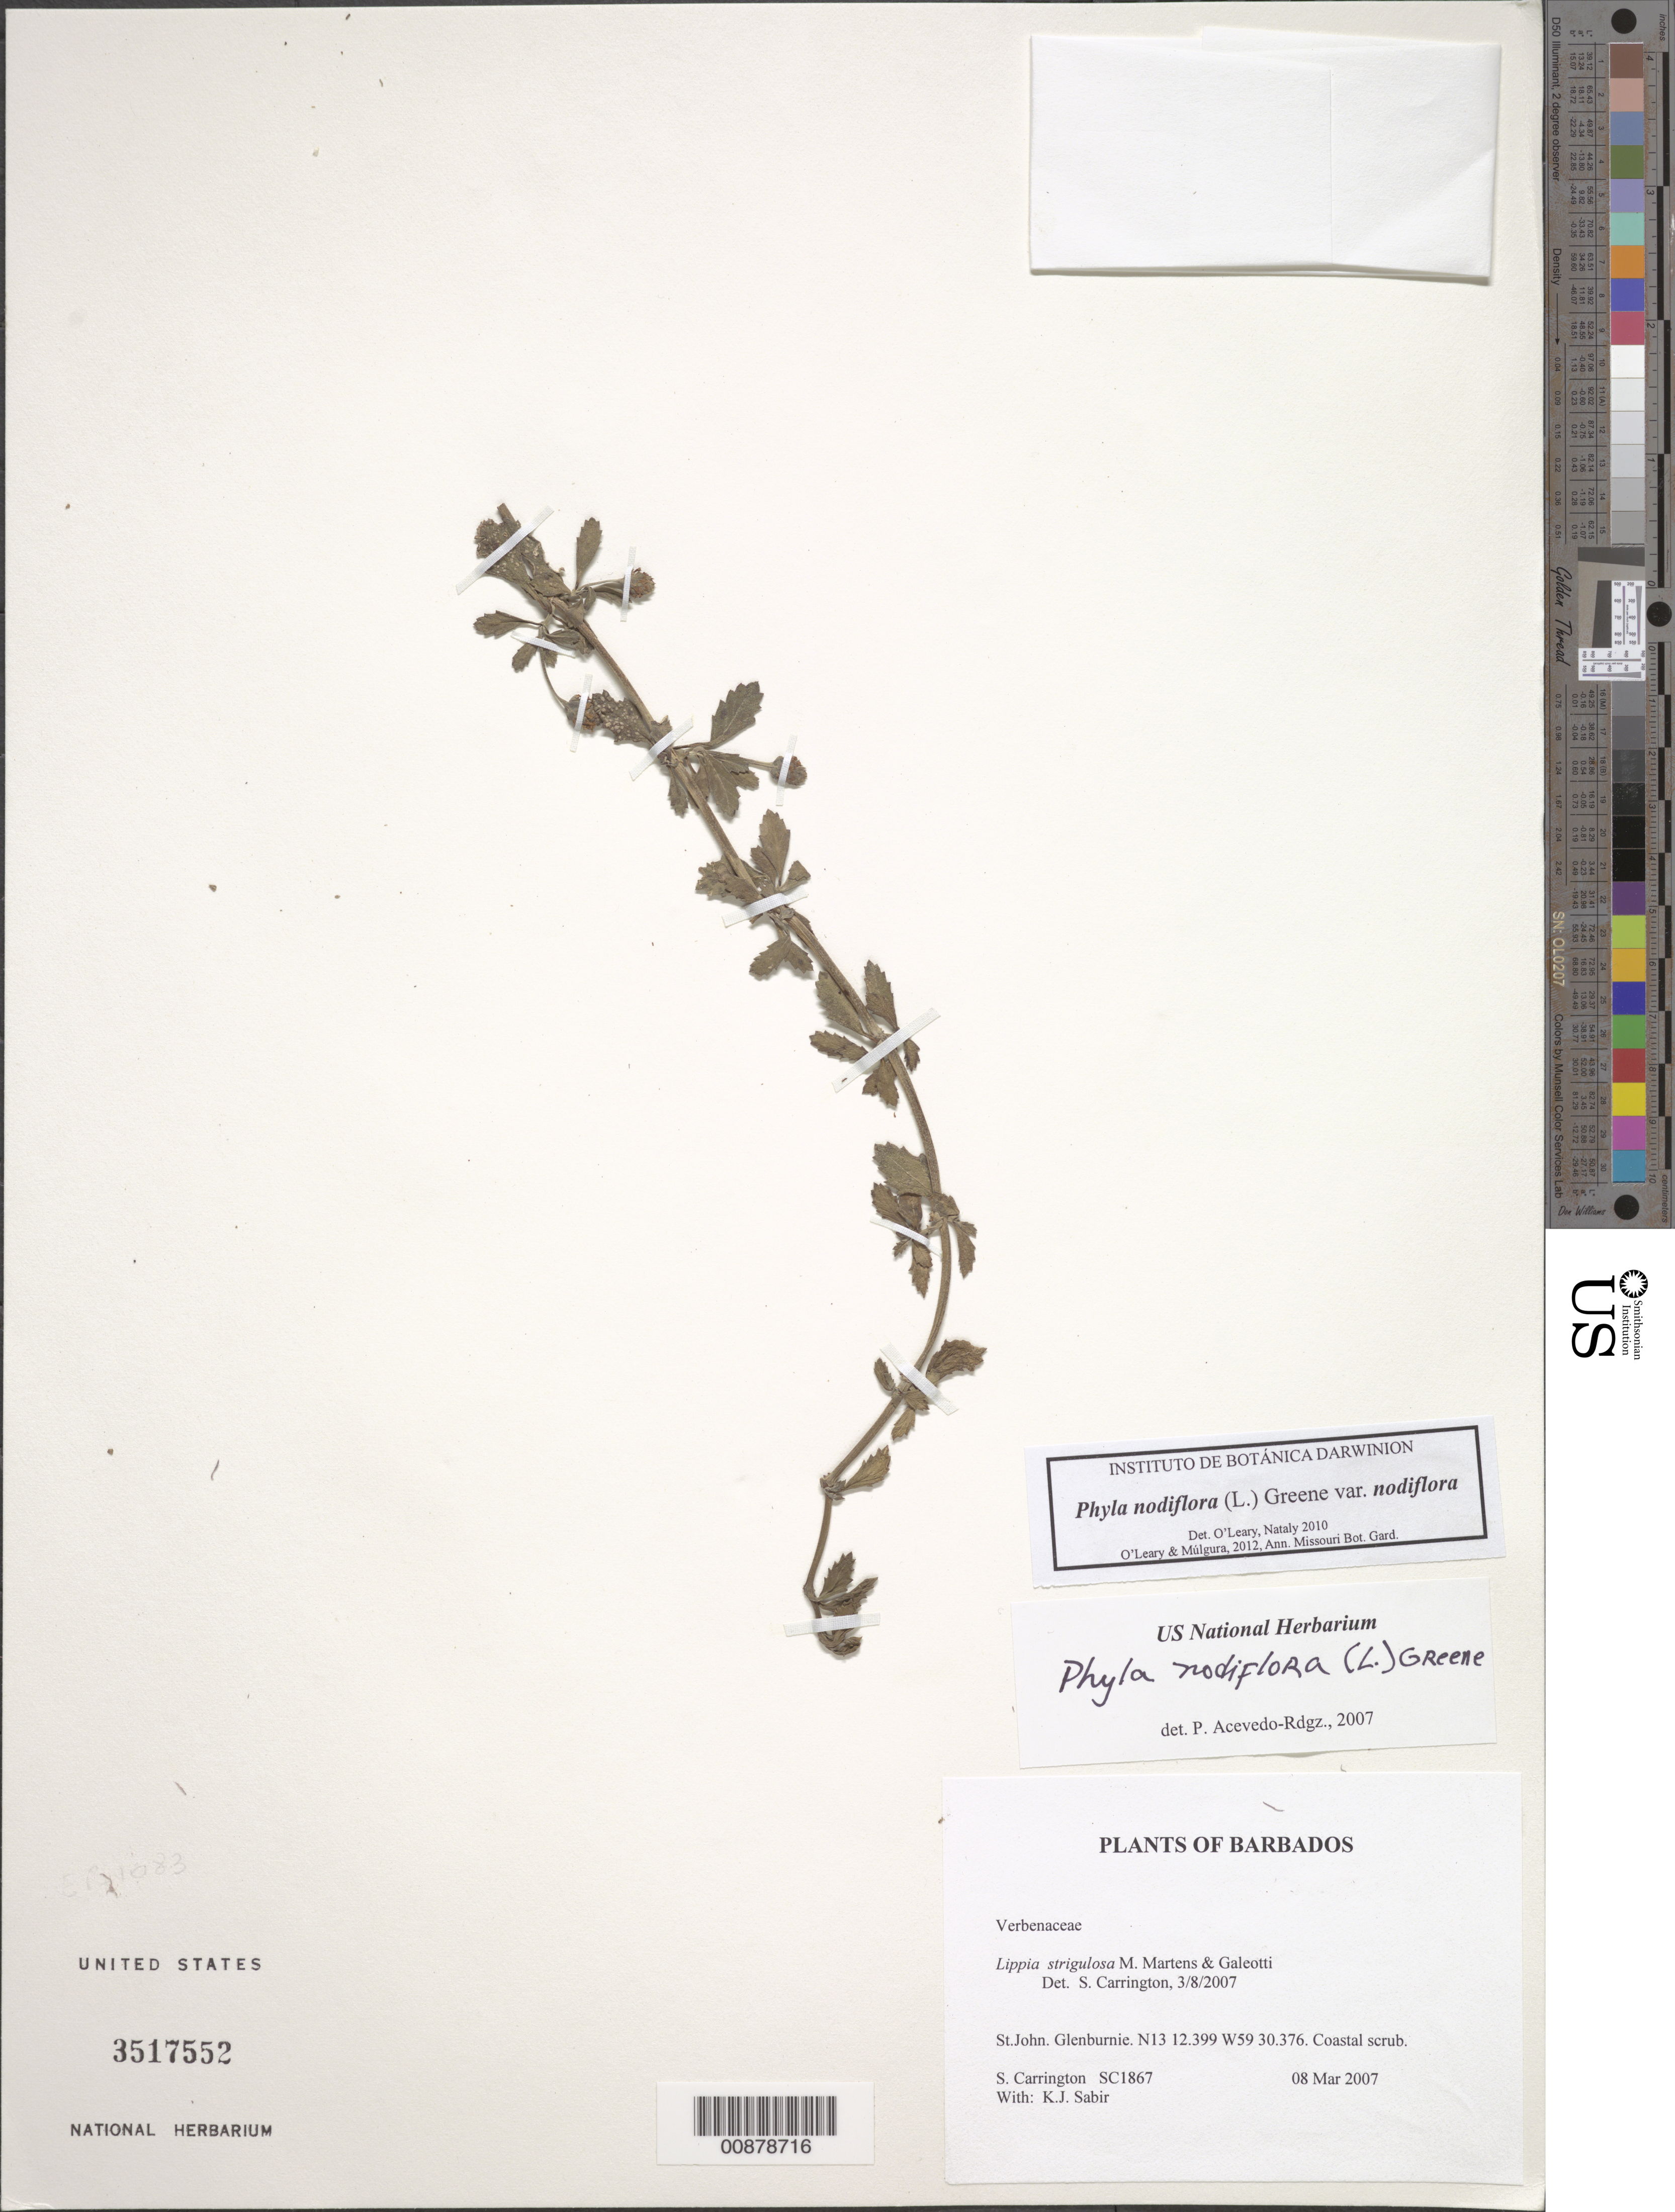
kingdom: Plantae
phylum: Tracheophyta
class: Magnoliopsida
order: Lamiales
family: Verbenaceae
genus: Phyla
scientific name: Phyla nodiflora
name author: (L.) Greene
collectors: C. M. S. Carrington & K. Sabir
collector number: SC 1867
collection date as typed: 08 Mar 2007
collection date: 2007-03-08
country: Barbados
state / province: Saint John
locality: Glenburnie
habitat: Coastal scrub.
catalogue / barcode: US 3517552